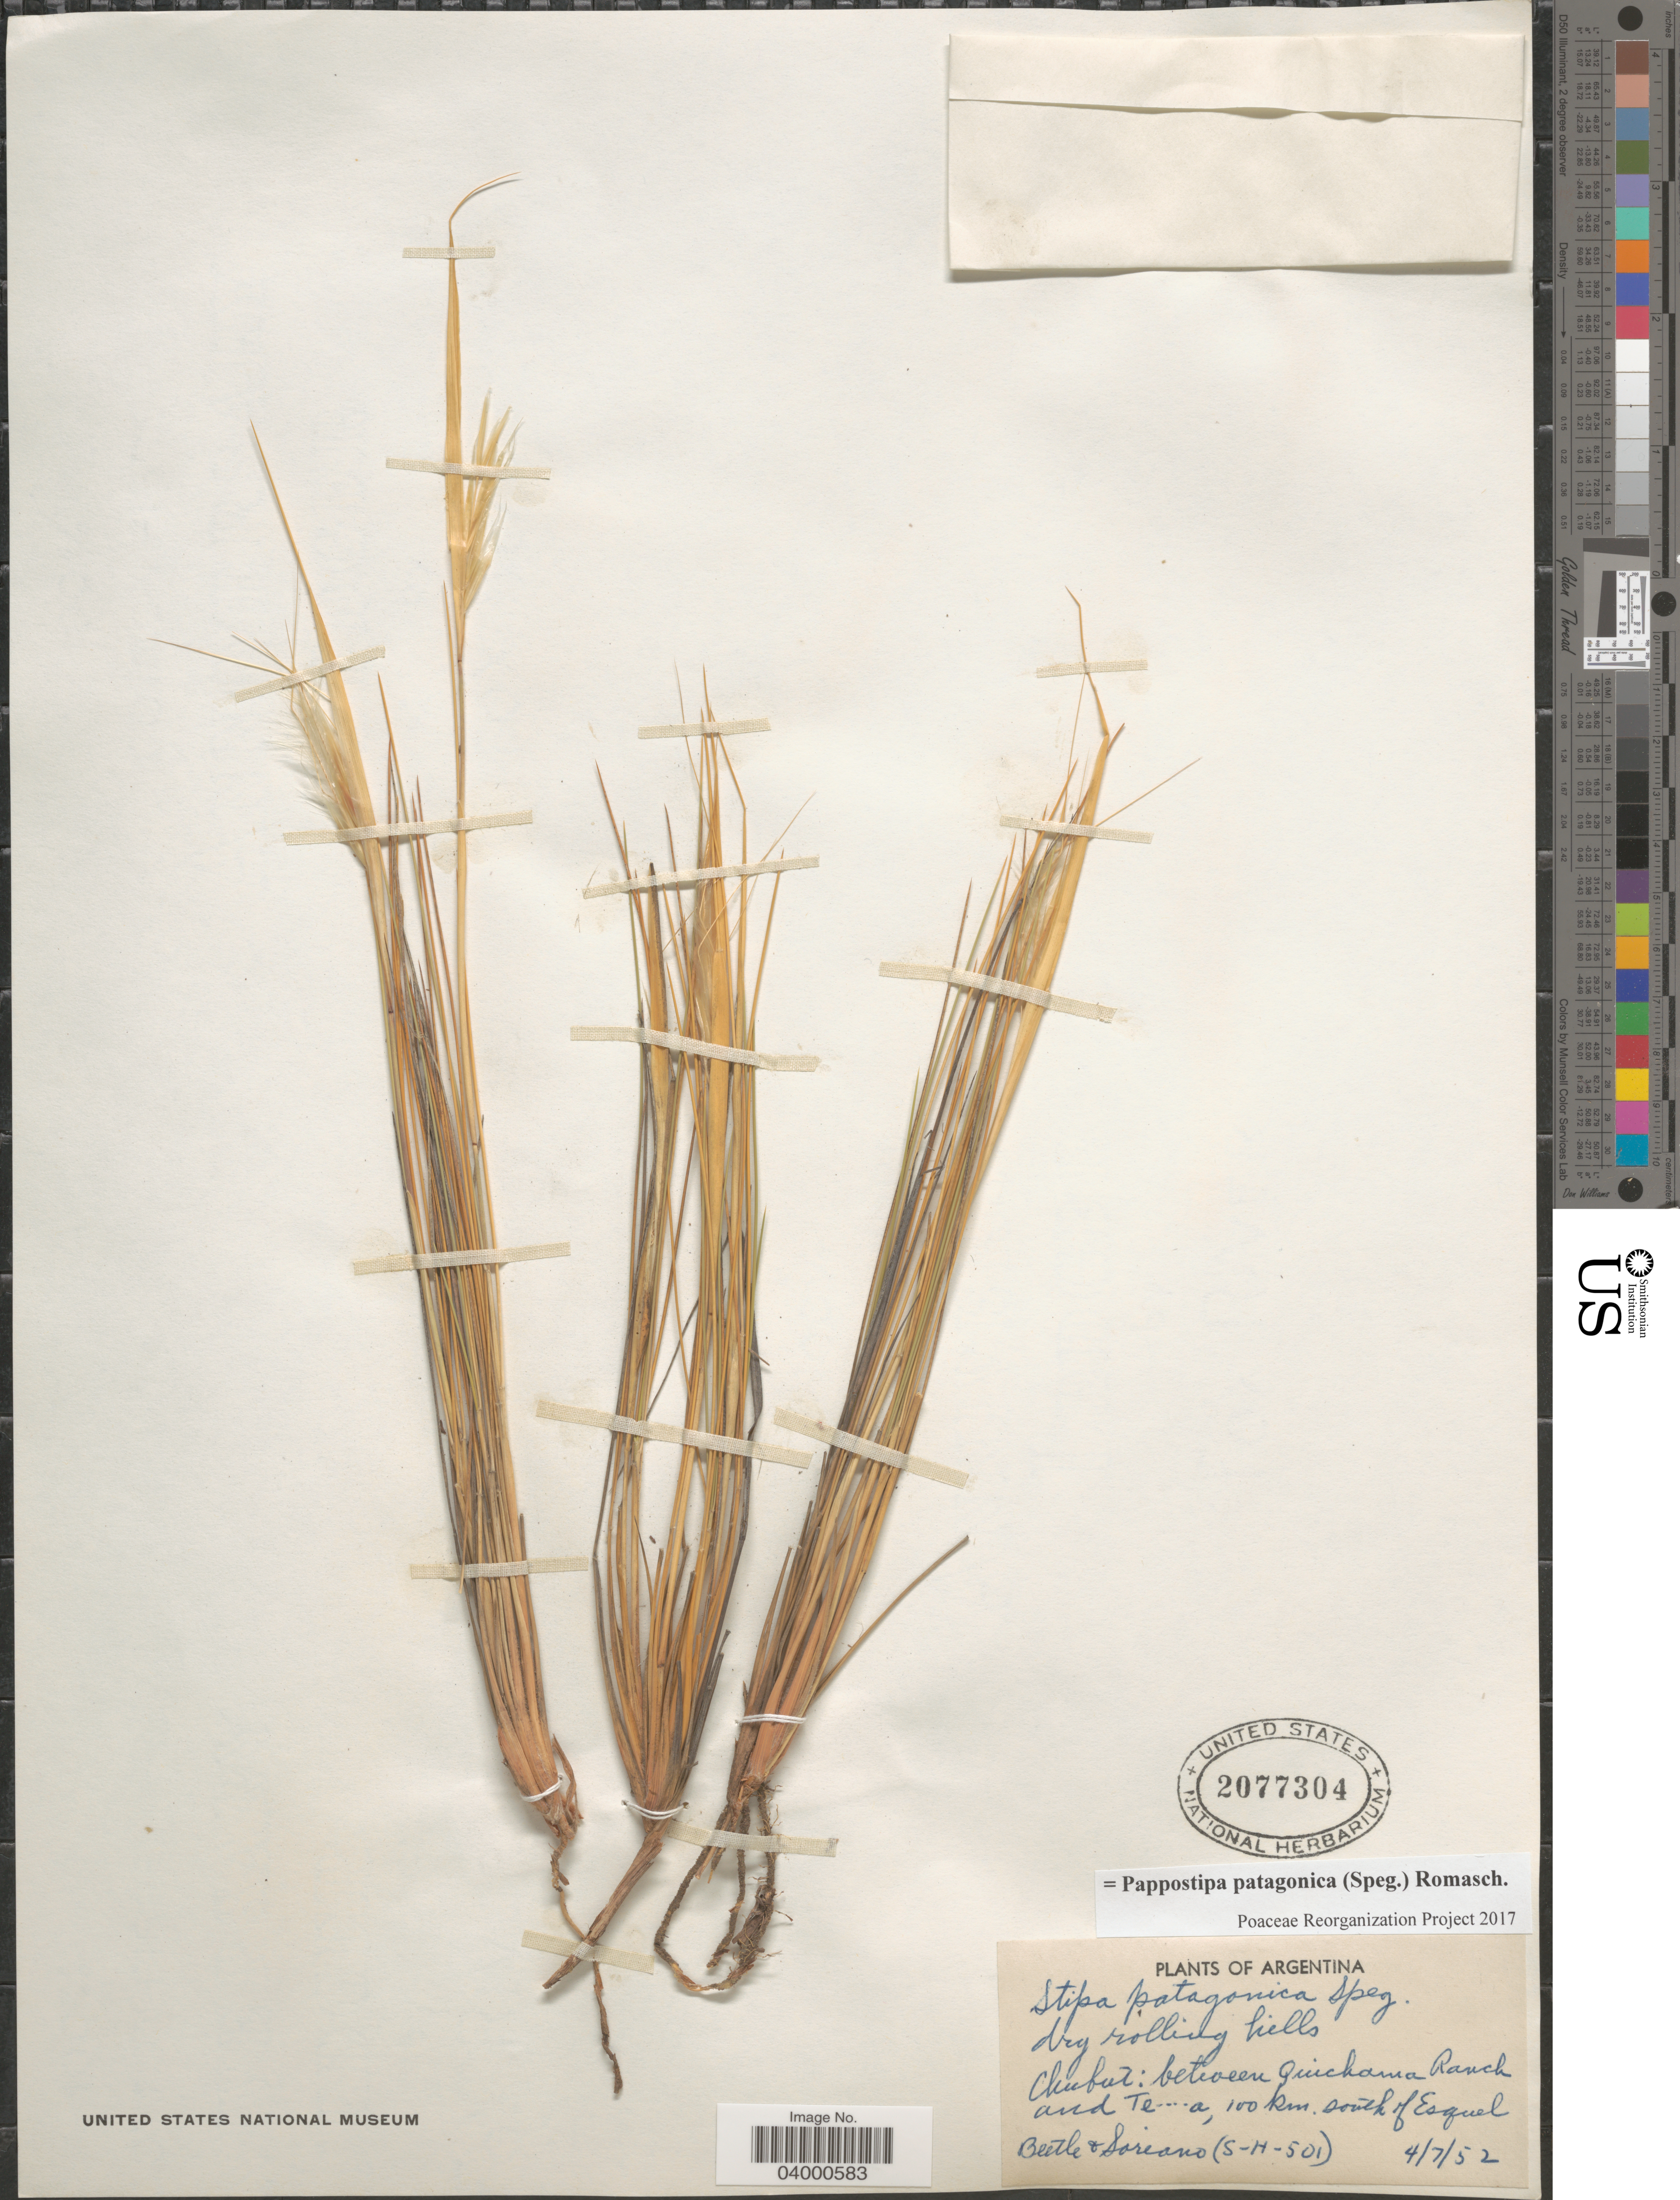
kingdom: Plantae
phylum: Tracheophyta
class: Liliopsida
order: Poales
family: Poaceae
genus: Pappostipa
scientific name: Pappostipa patagonica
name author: (Speg.) Romasch.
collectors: Beetle & -. Soriano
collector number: S-H-501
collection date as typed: Transcribed d/m/y: 4/7/52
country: Argentina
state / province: Chubut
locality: Between Quichama Ranch and Te....a, 100 km. south of Esquel.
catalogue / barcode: US 2077304